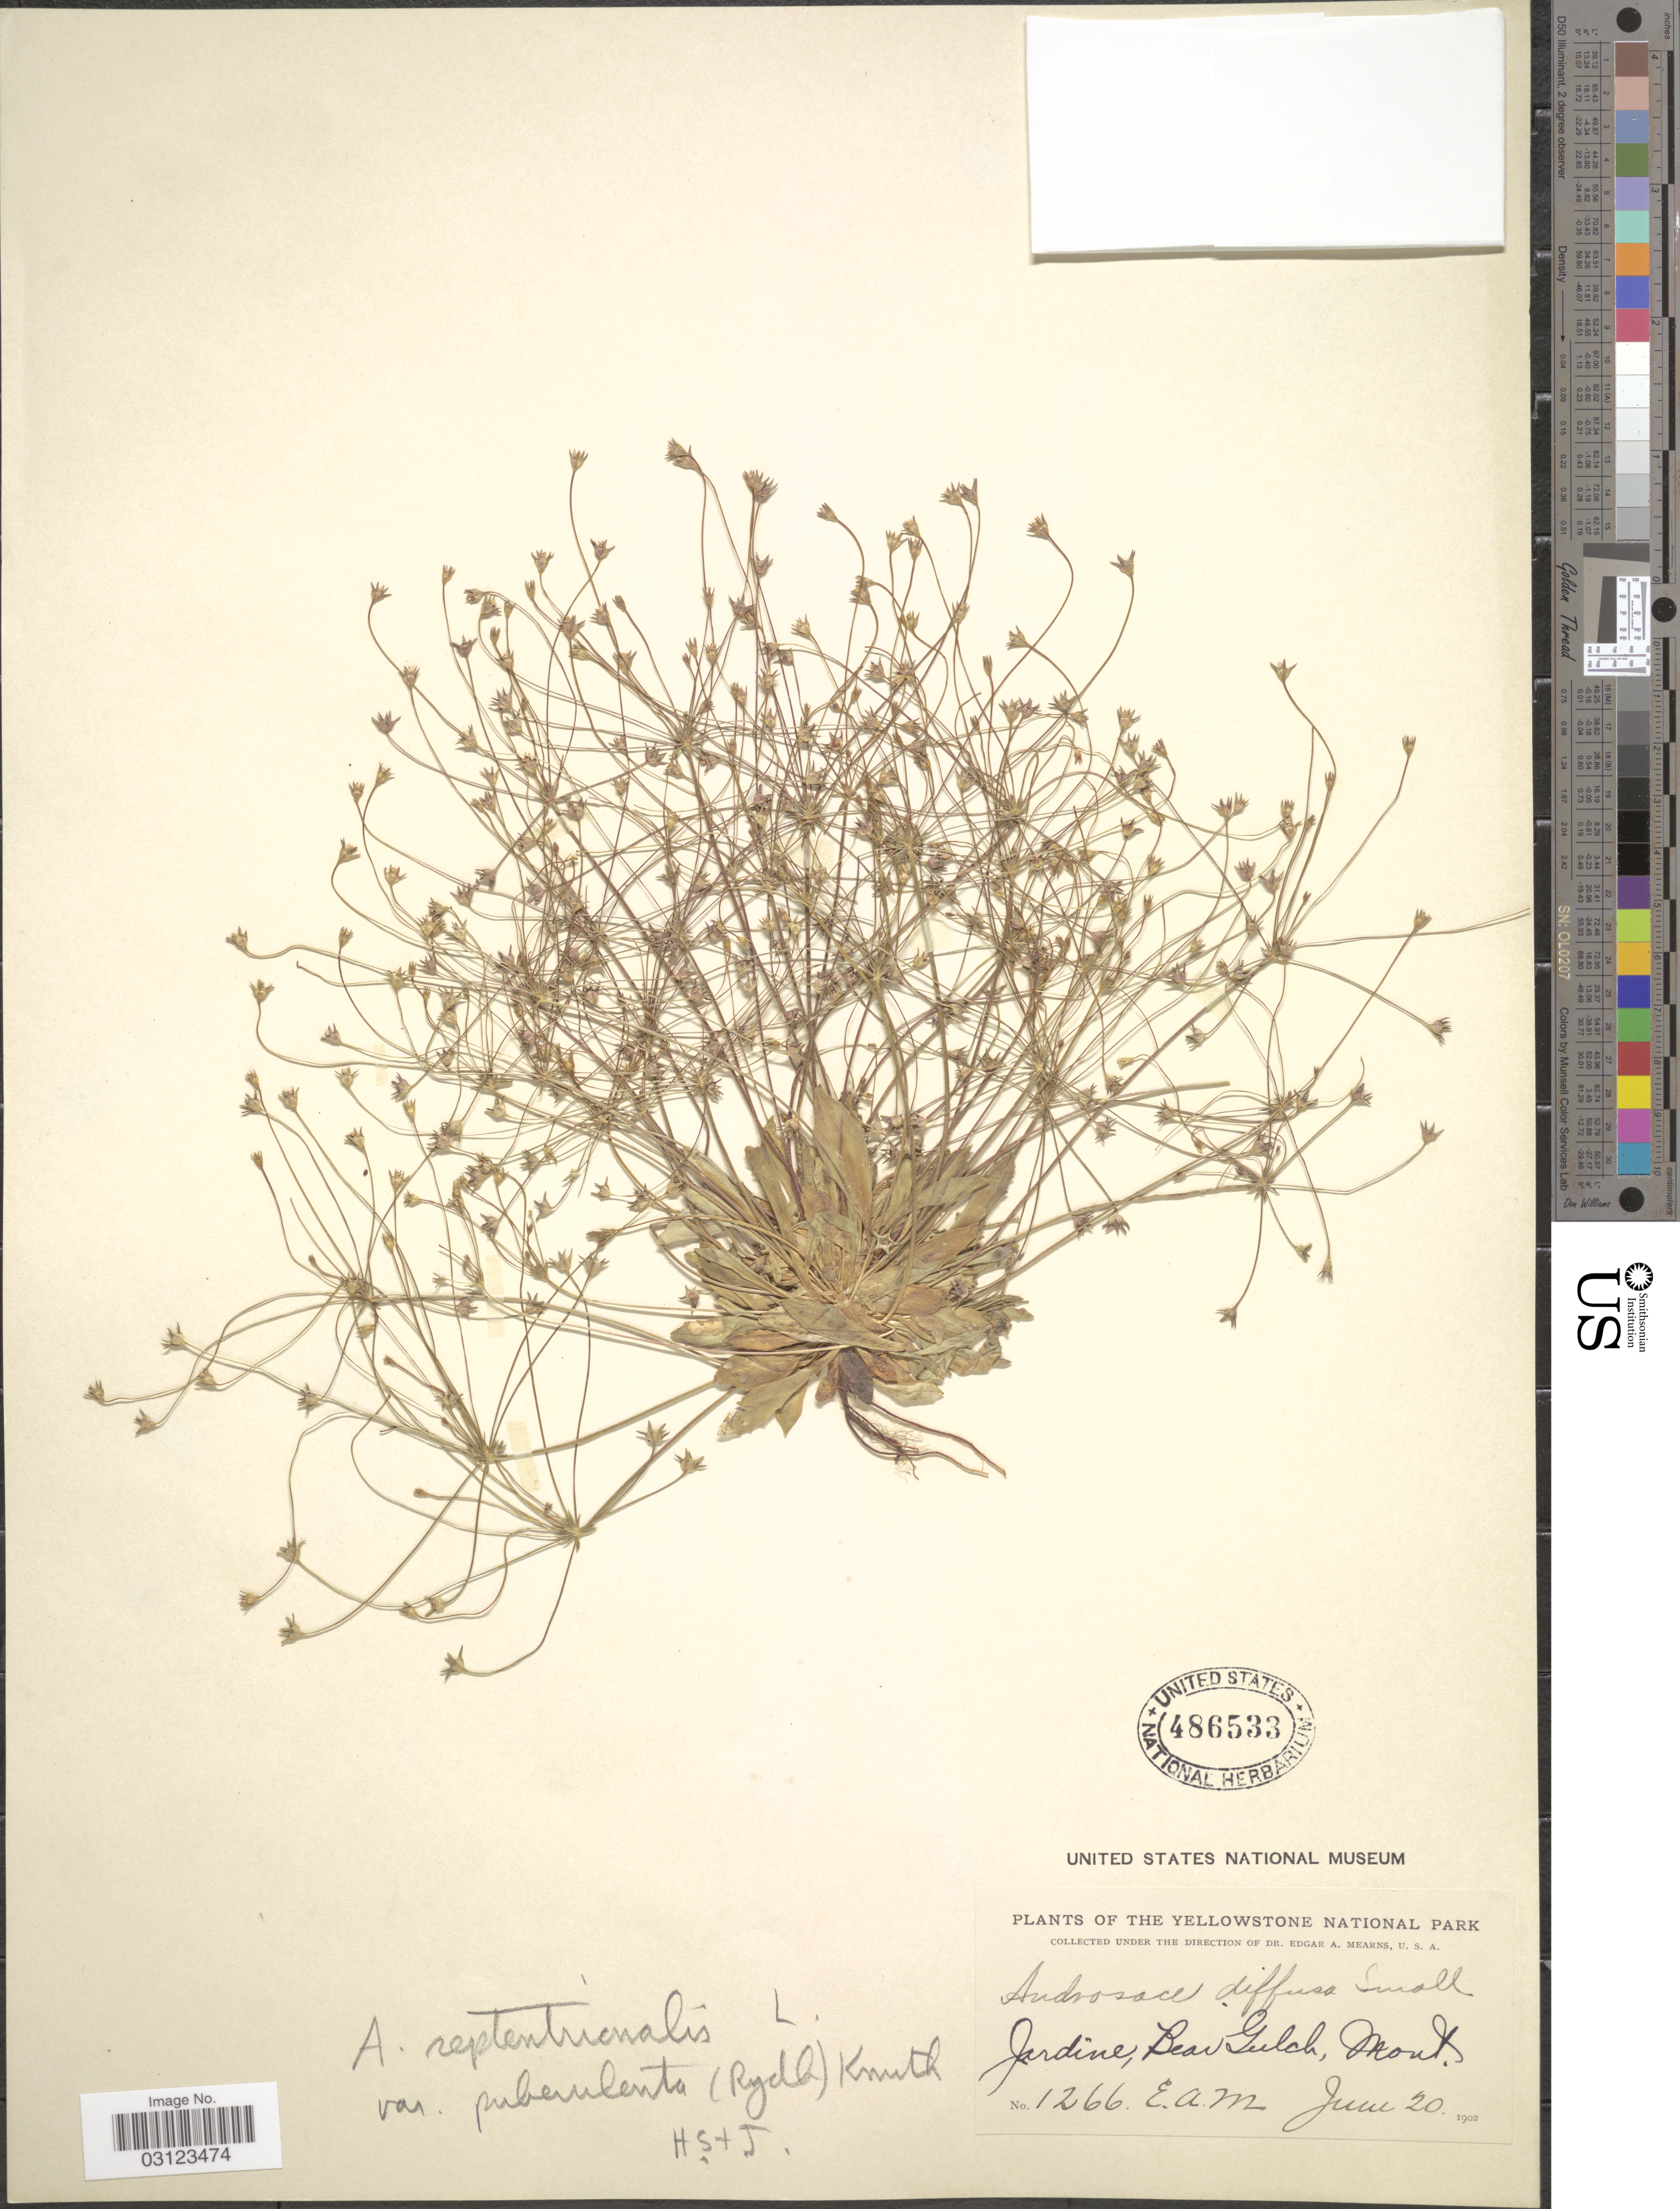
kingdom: Plantae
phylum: Tracheophyta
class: Magnoliopsida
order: Ericales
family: Primulaceae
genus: Androsace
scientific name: Androsace septentrionalis var. puberulenta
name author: (Rydb.) R. Knuth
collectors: E. A. Mearns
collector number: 1266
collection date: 1902-06-20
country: United States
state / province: Montana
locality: Yellowstone National Park. Jardine, Bear Gulch.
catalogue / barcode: US 486533